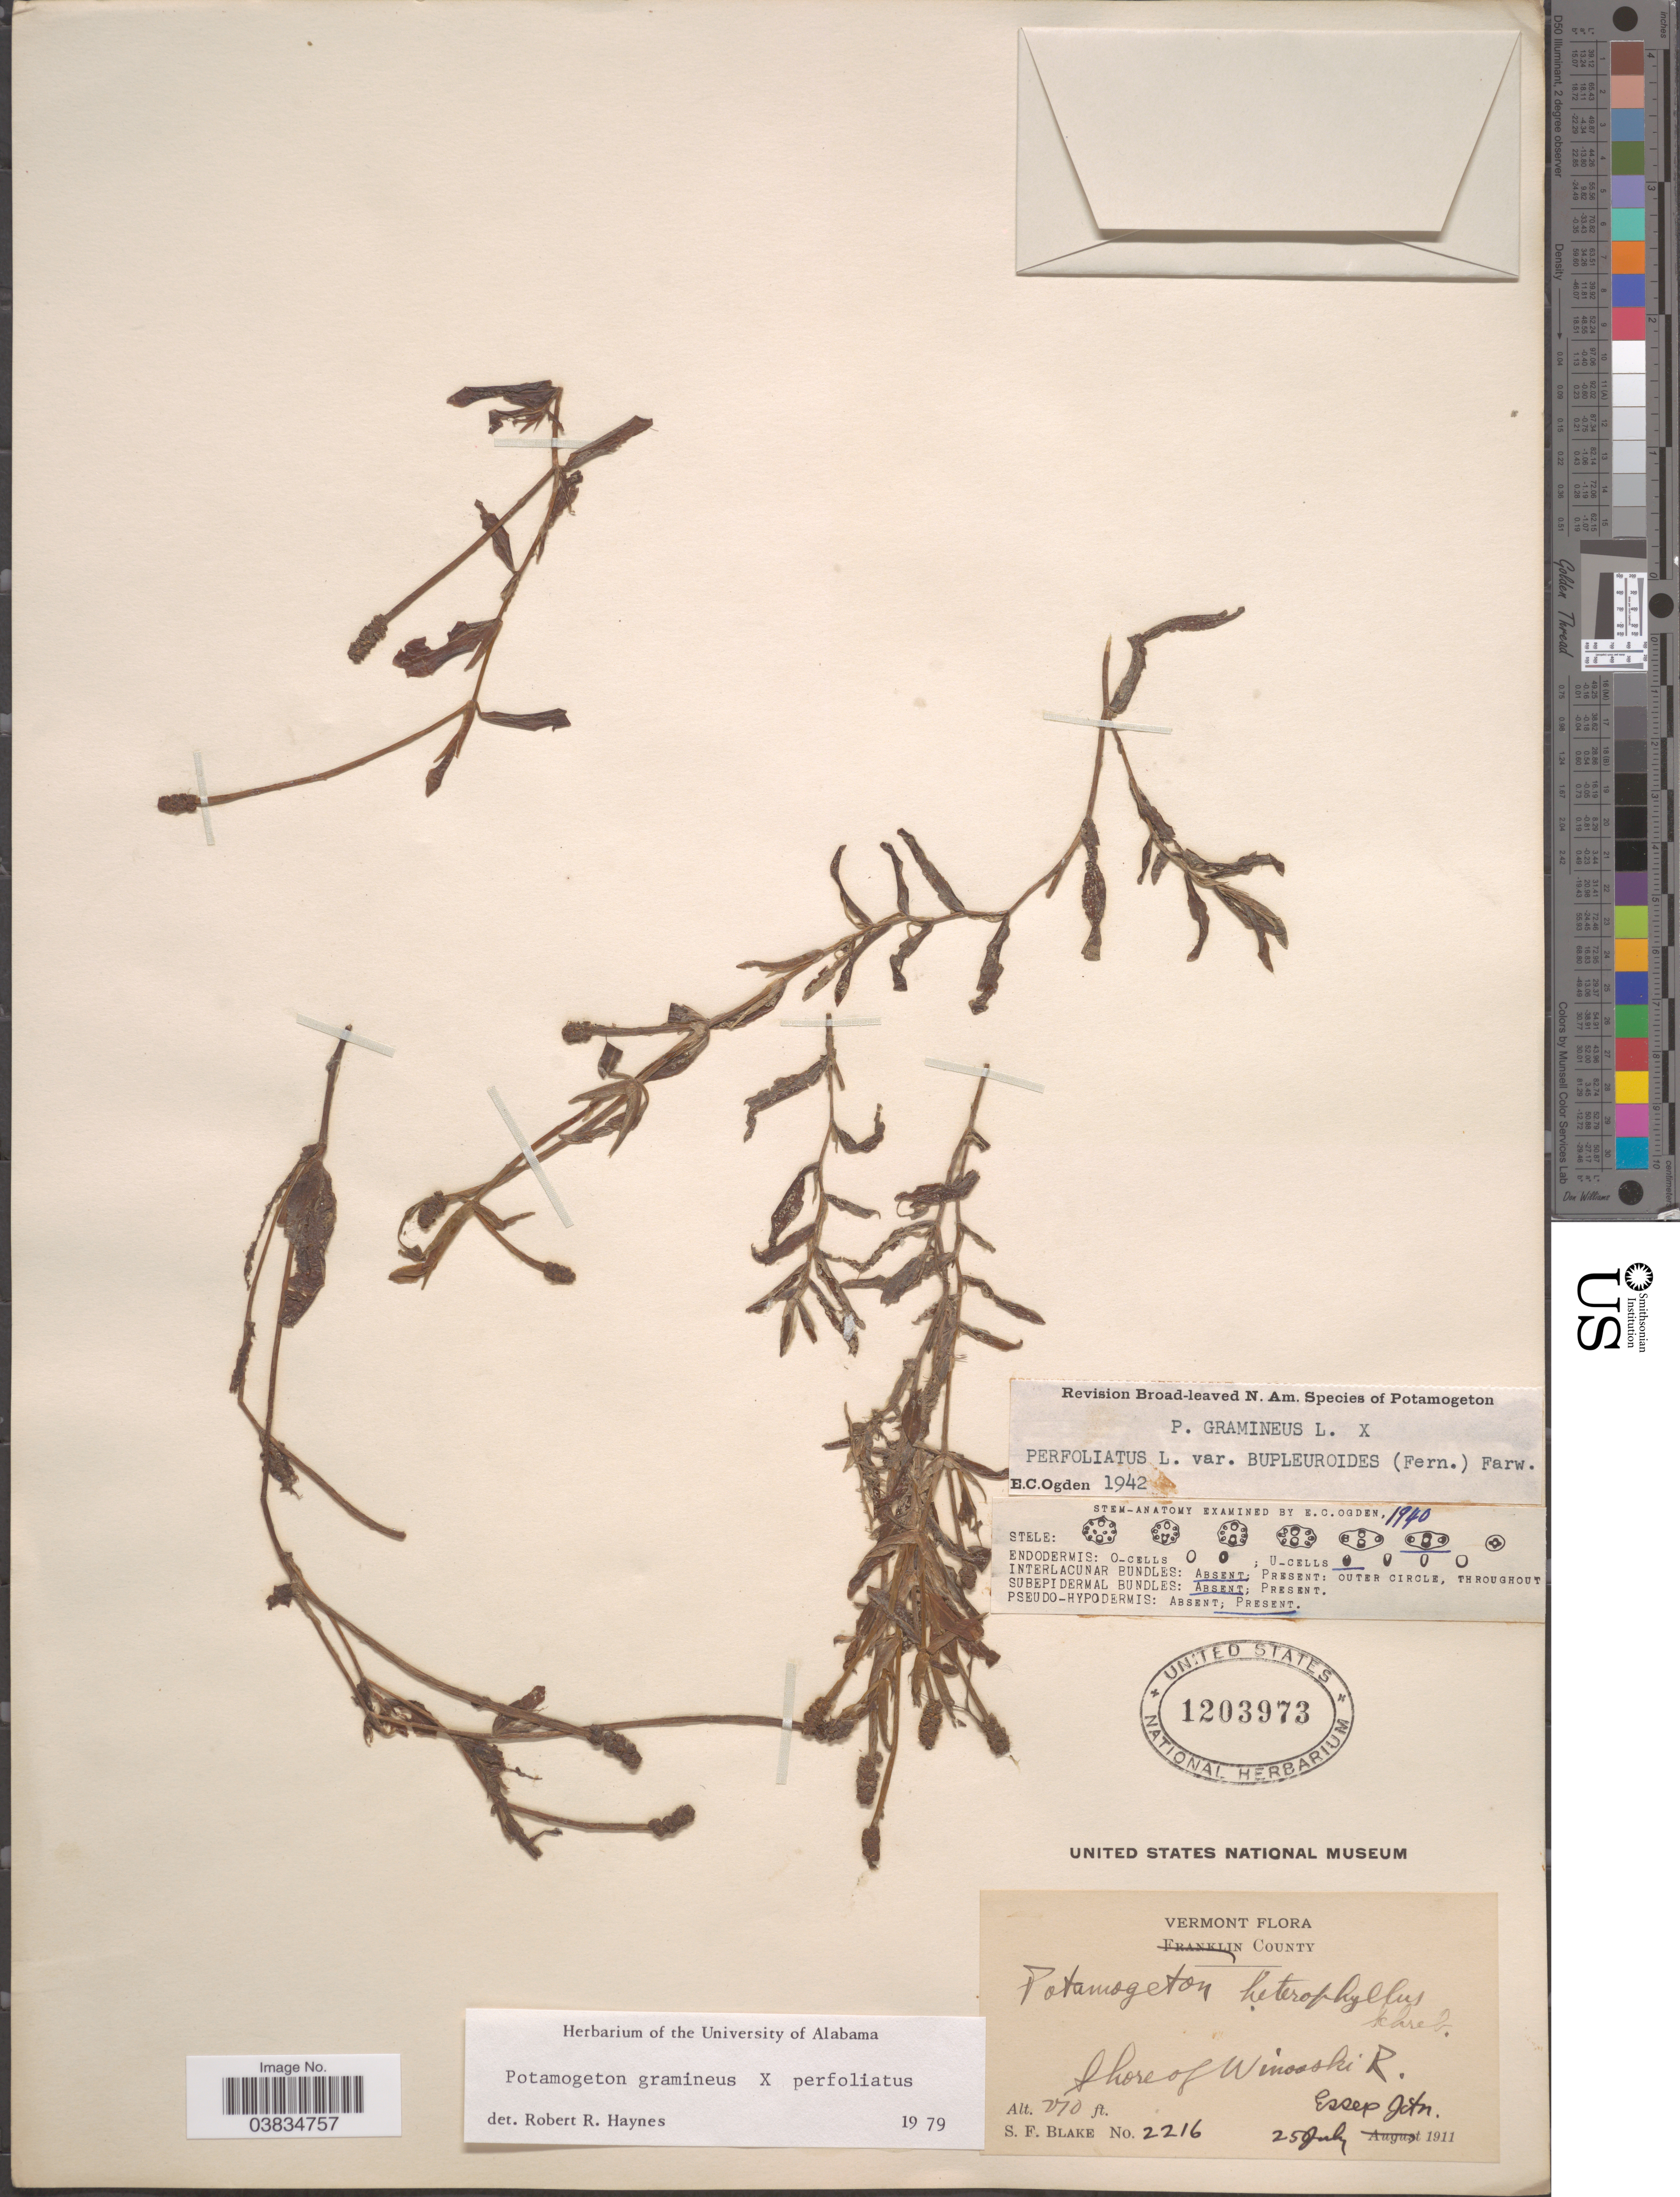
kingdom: Plantae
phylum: Tracheophyta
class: Liliopsida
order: Alismatales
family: Potamogetonaceae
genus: Potamogeton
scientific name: Potamogeton gramineus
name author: L.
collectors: S. Blake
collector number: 2216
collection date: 1911-07-25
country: United States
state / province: Vermont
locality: Shore of Winooski R. Essep Jctn.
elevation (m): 82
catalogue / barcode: US 1203973